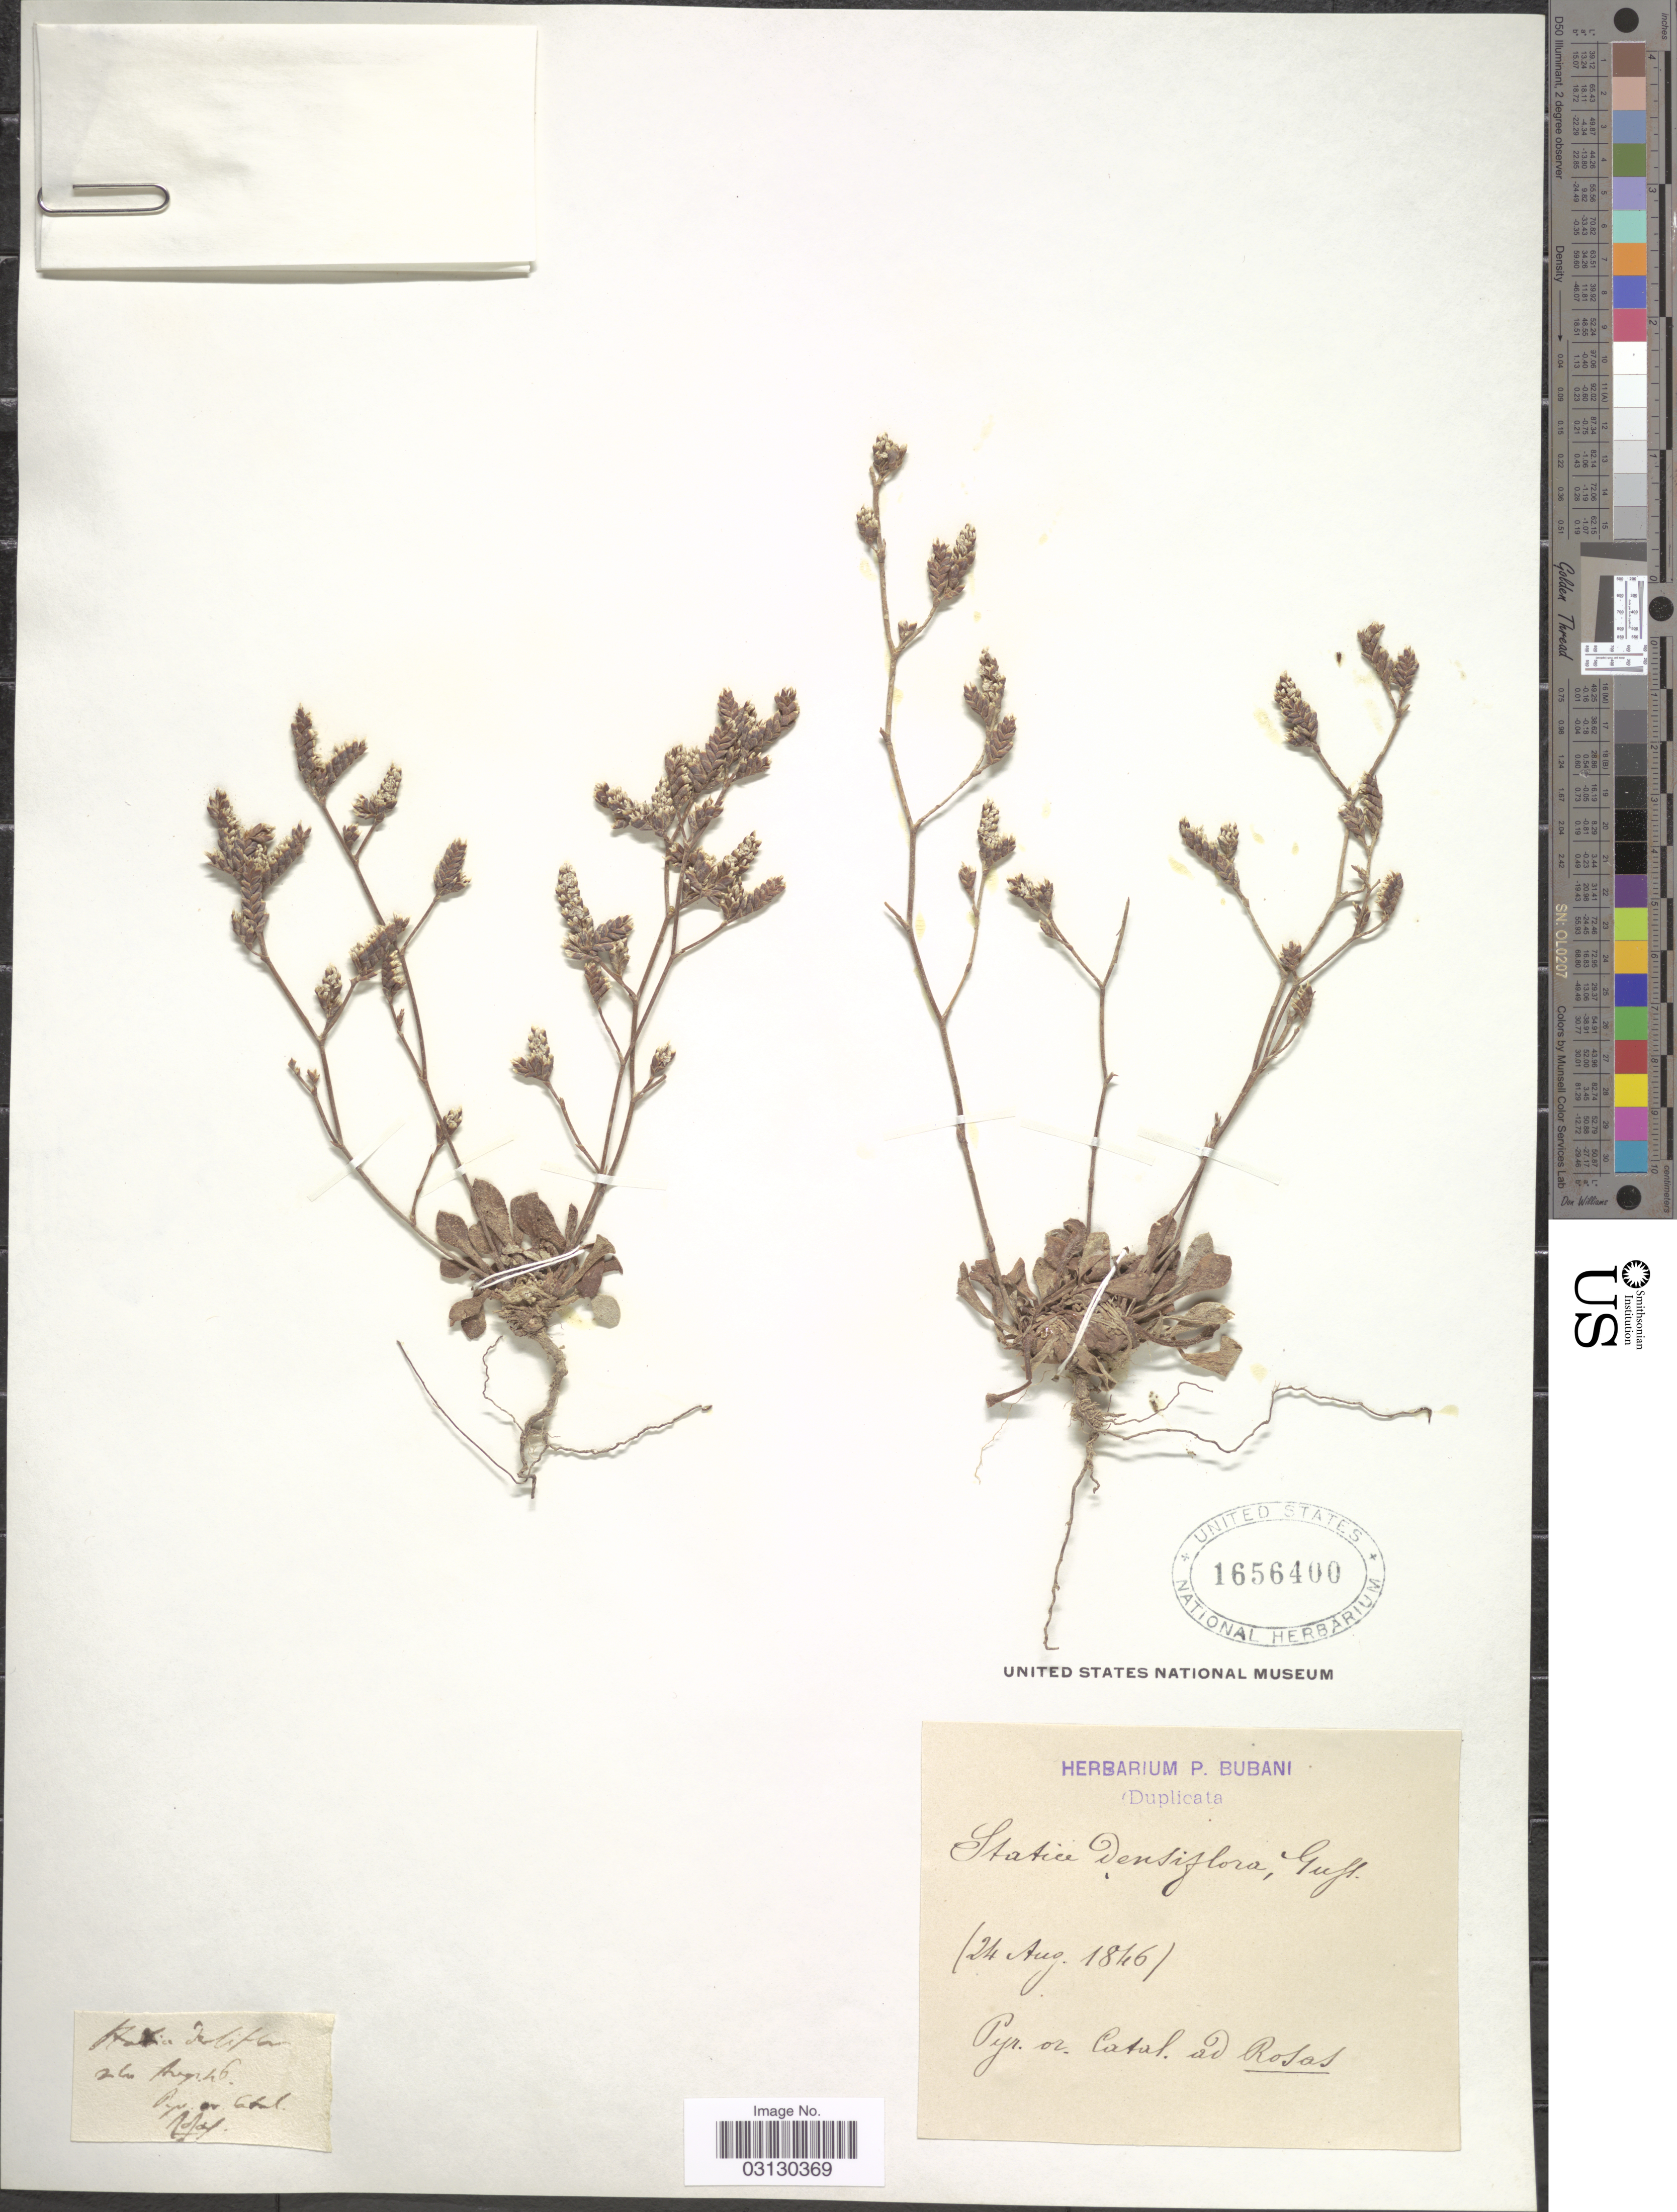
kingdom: Plantae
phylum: Tracheophyta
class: Magnoliopsida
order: Caryophyllales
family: Plumbaginaceae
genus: Limonium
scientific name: Limonium densiflorum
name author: (Gussone) Kuntze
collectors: ex herb. P. Bubani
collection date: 1846-08-24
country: Spain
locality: Pyr. or. Catal. ad Rosas.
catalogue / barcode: US 1656400